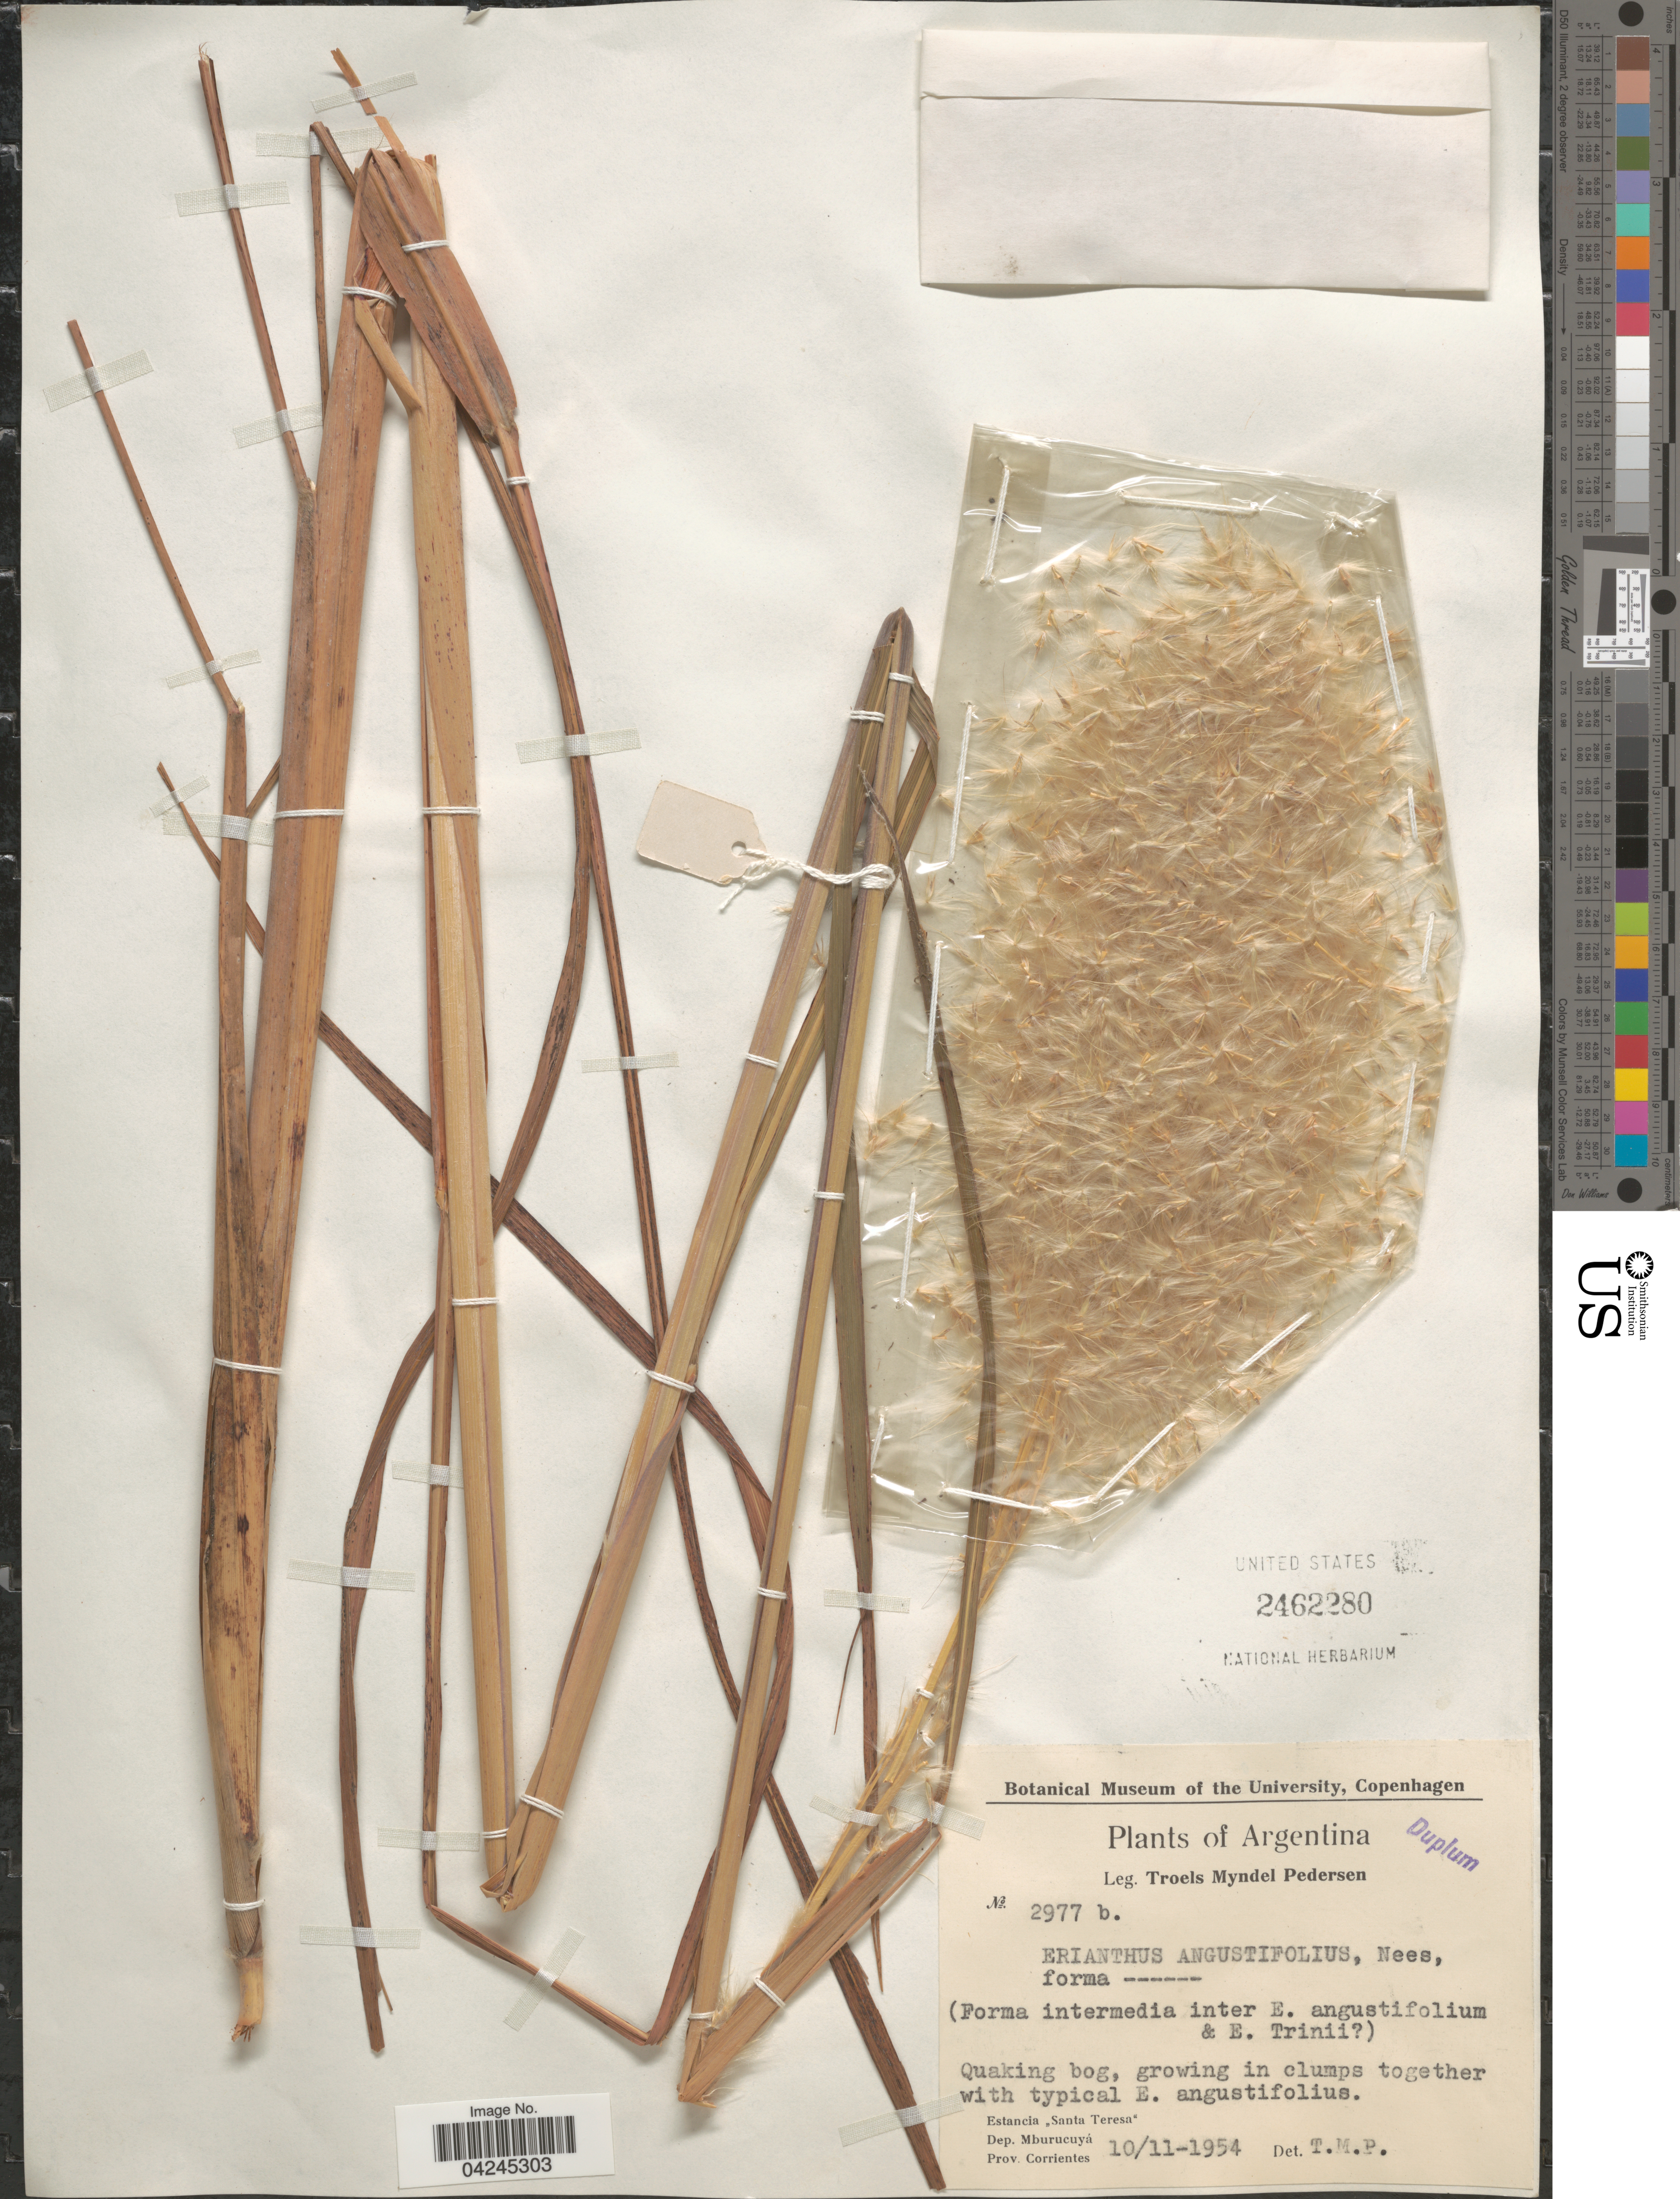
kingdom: Plantae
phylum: Tracheophyta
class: Liliopsida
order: Poales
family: Poaceae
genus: Erianthus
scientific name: Erianthus angustifolius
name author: Nees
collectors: T. Pederson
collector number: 2977b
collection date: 1954-11-10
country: Argentina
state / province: Corrientes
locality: Estancia "Santa Teresa". Dep. Mburucuyá.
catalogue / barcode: US 2462280